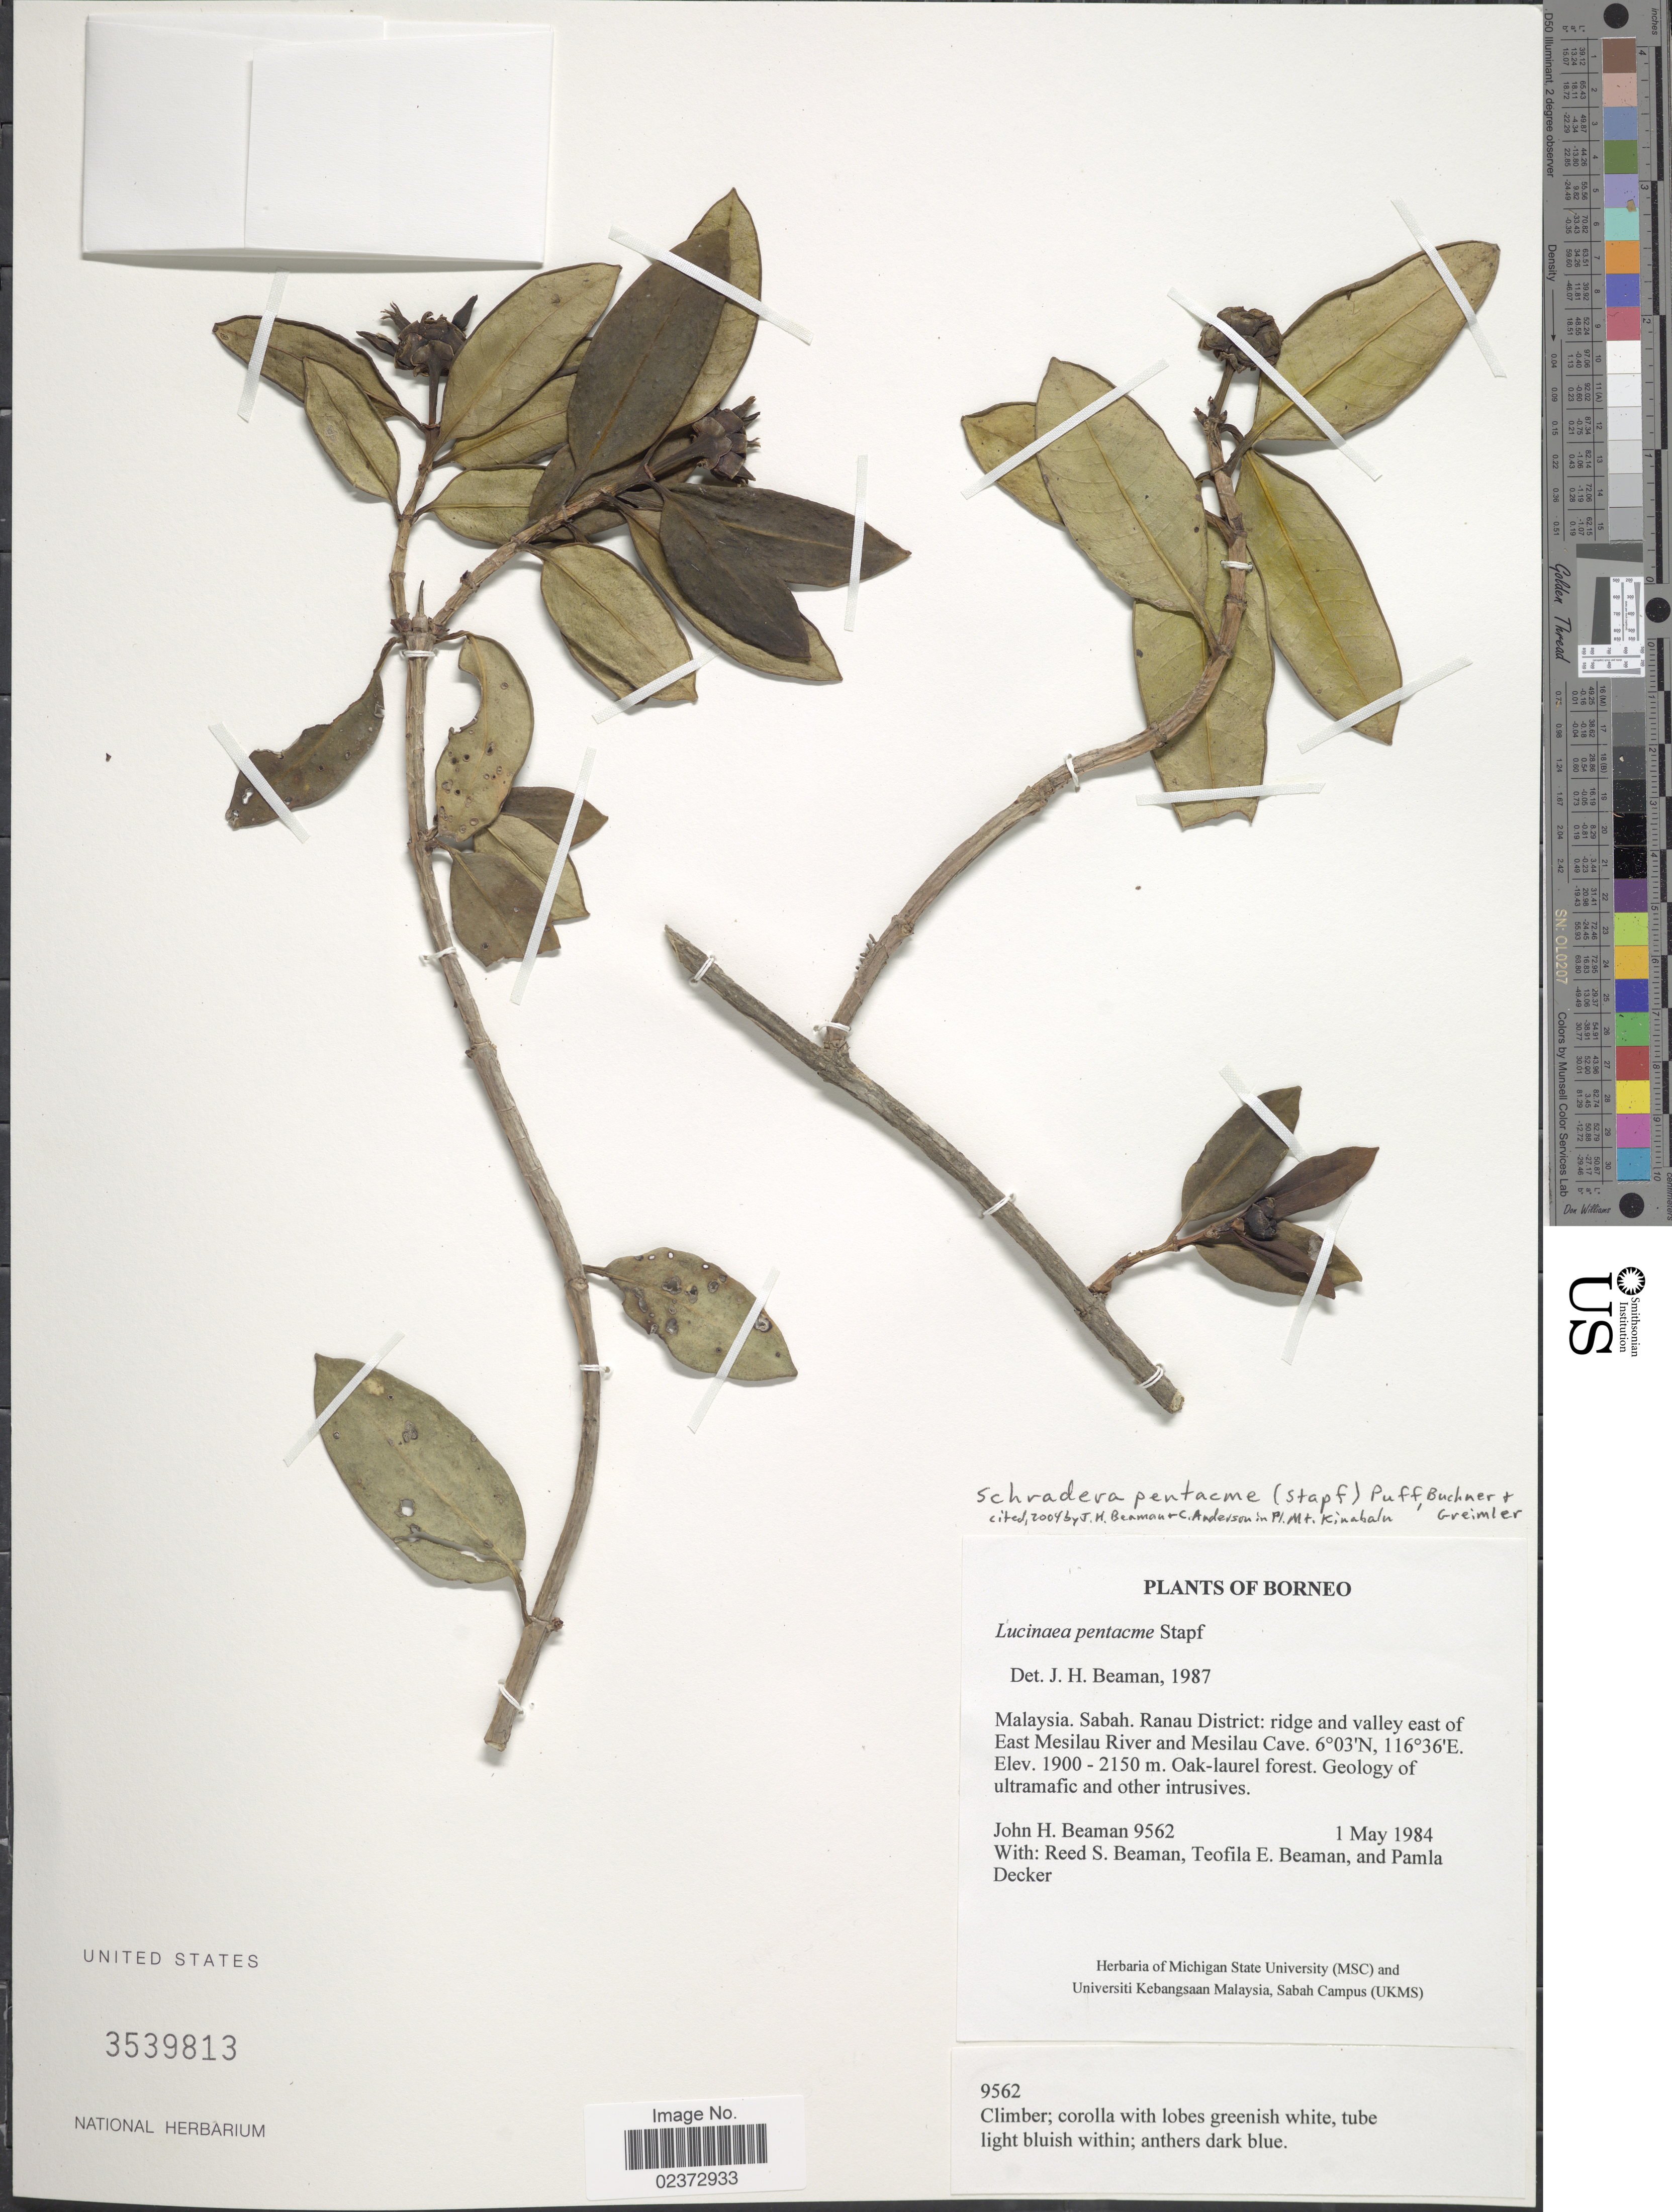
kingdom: Plantae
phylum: Tracheophyta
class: Magnoliopsida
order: Gentianales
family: Rubiaceae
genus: Schradera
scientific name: Schradera pentacme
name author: (Stapf) Puff et al.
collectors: J. H. Beaman, R. S. Beaman, T. E. Beaman & P. Decker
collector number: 9562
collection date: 1984-05-01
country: Malaysia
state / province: Sabah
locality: Ranau District: ridge and valley east of East Mesilau River and Mesilau Cave. Oak-laurel forest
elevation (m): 1900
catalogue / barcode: US 3539813